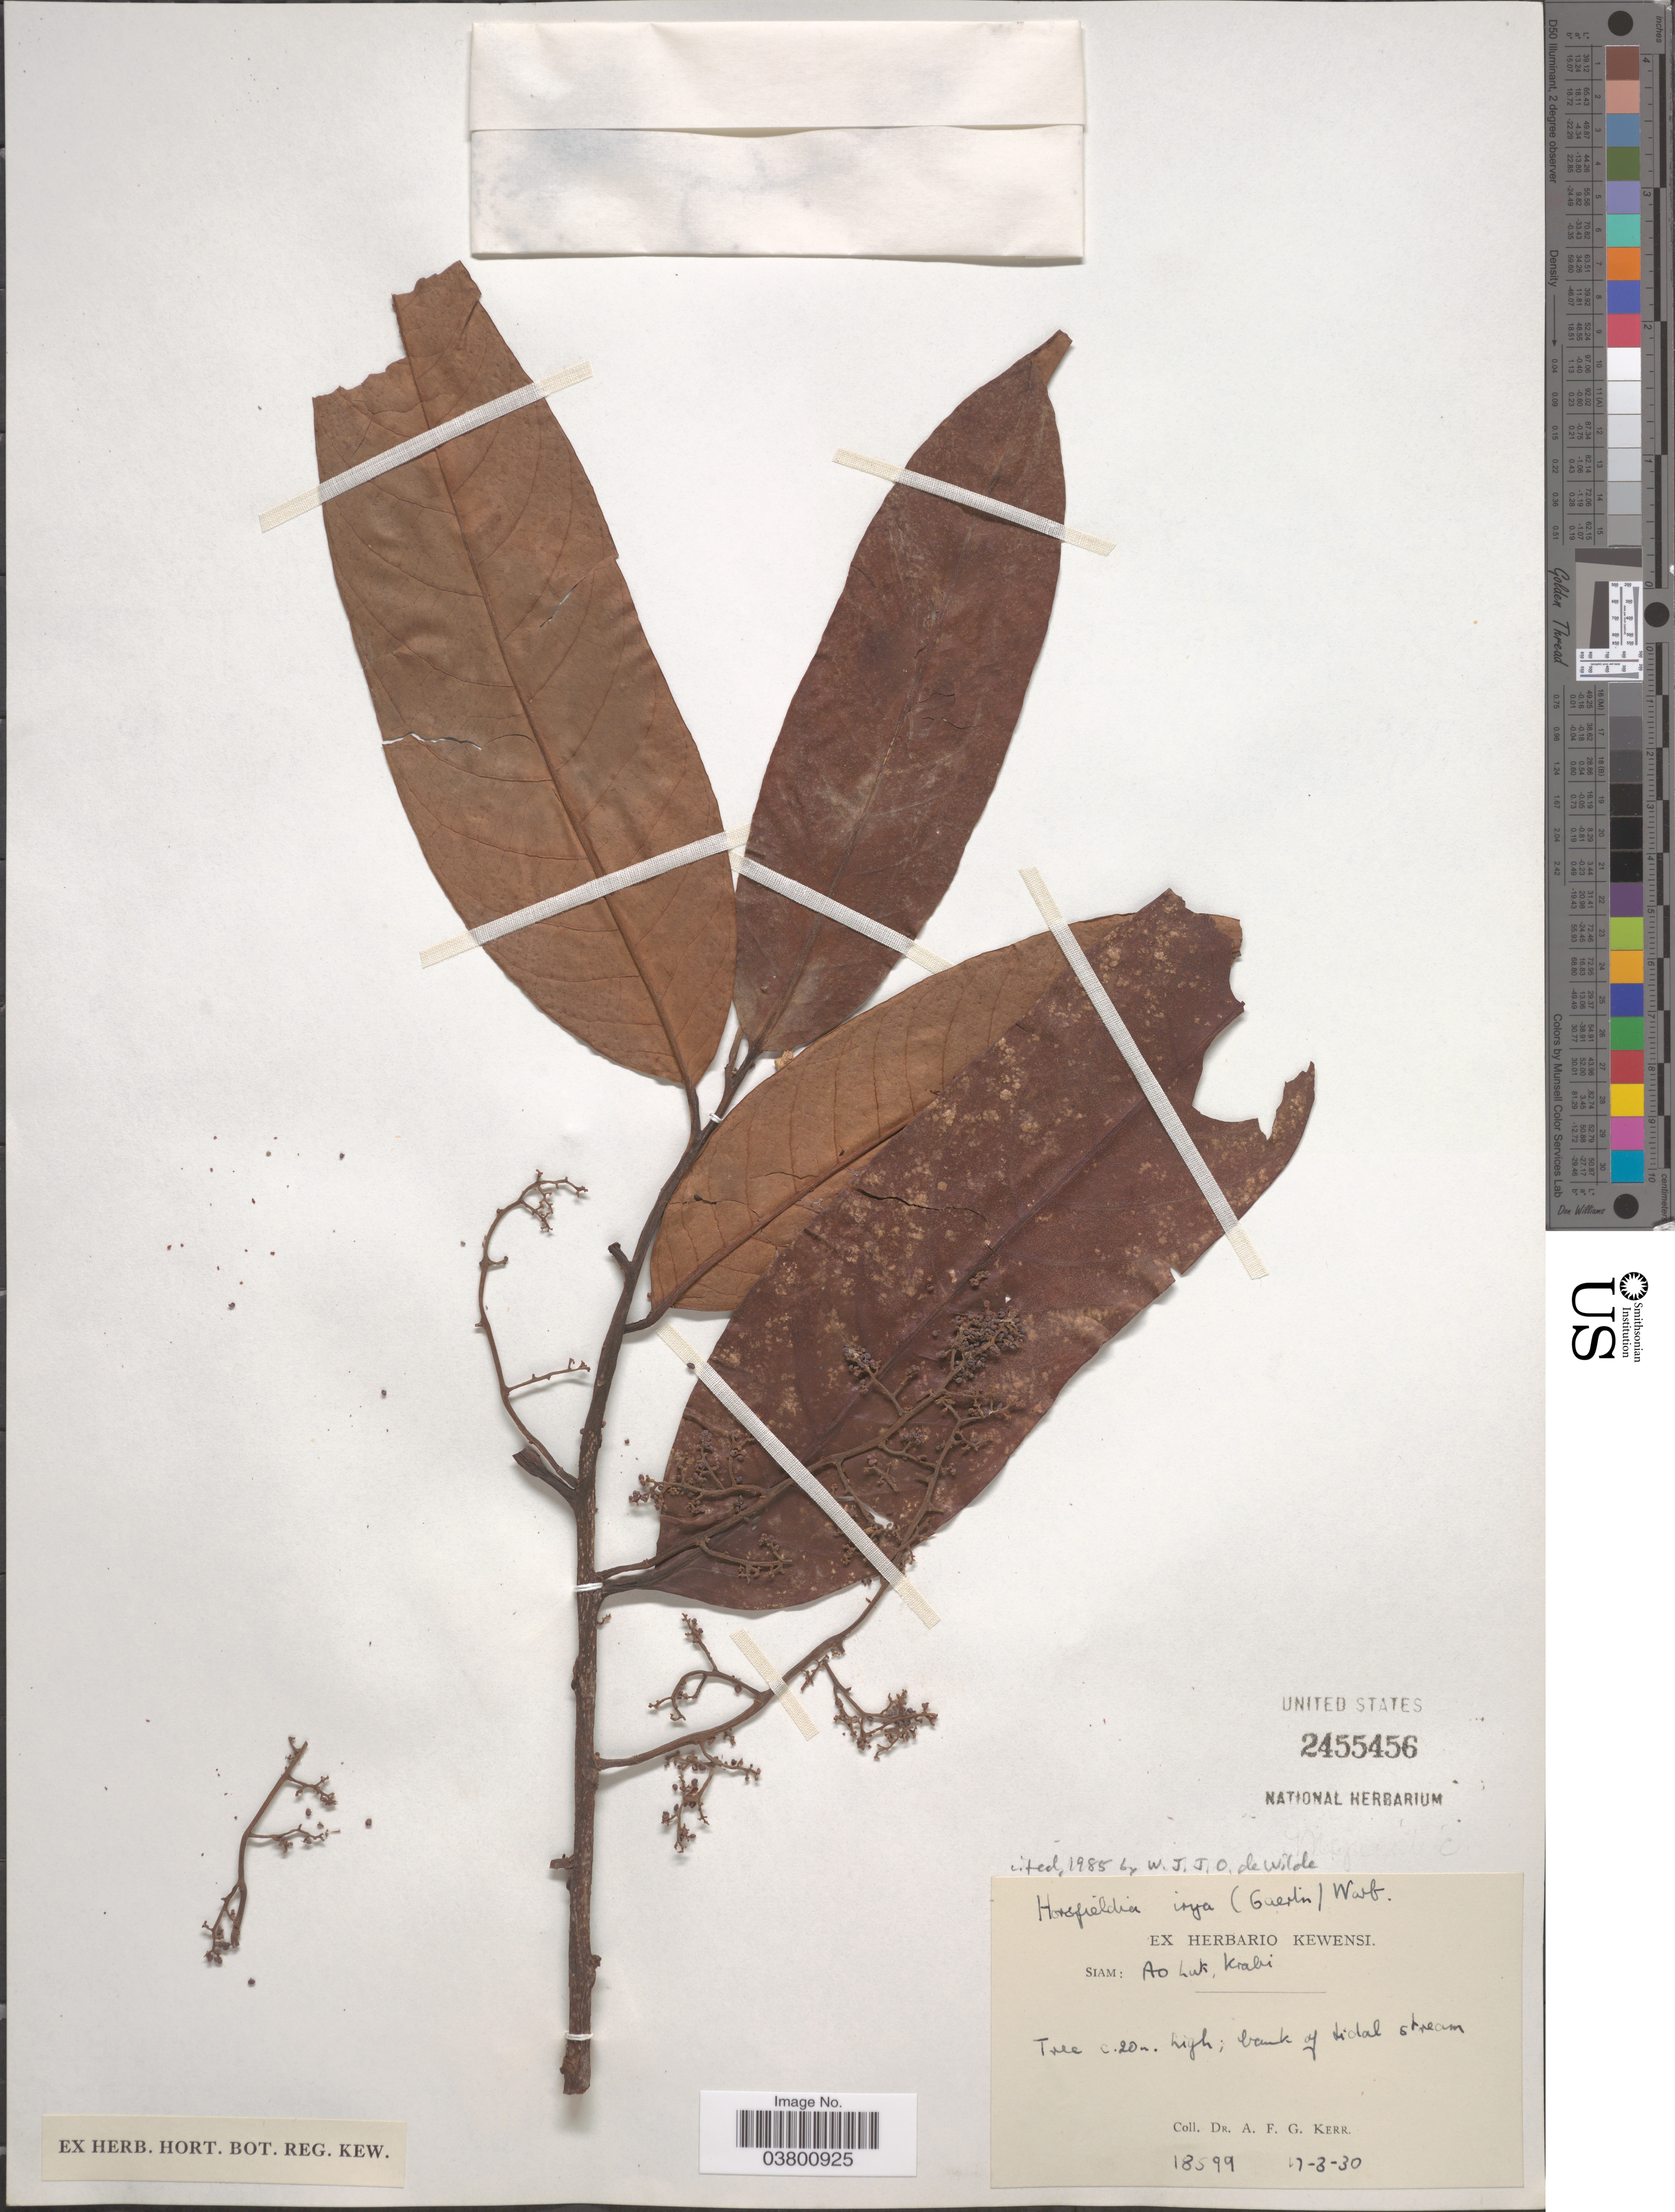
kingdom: Plantae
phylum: Tracheophyta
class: Magnoliopsida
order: Magnoliales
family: Myristicaceae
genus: Horsfieldia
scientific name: Horsfieldia irya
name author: (Gaertn.) Warb.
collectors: A. F. G. Kerr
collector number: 18599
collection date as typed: Transcribed d/m/y: 17/3/30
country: Thailand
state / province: Krabi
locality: Siam: Ao Luk, Krabi. Bank of tidal stream.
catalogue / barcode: US 2455456